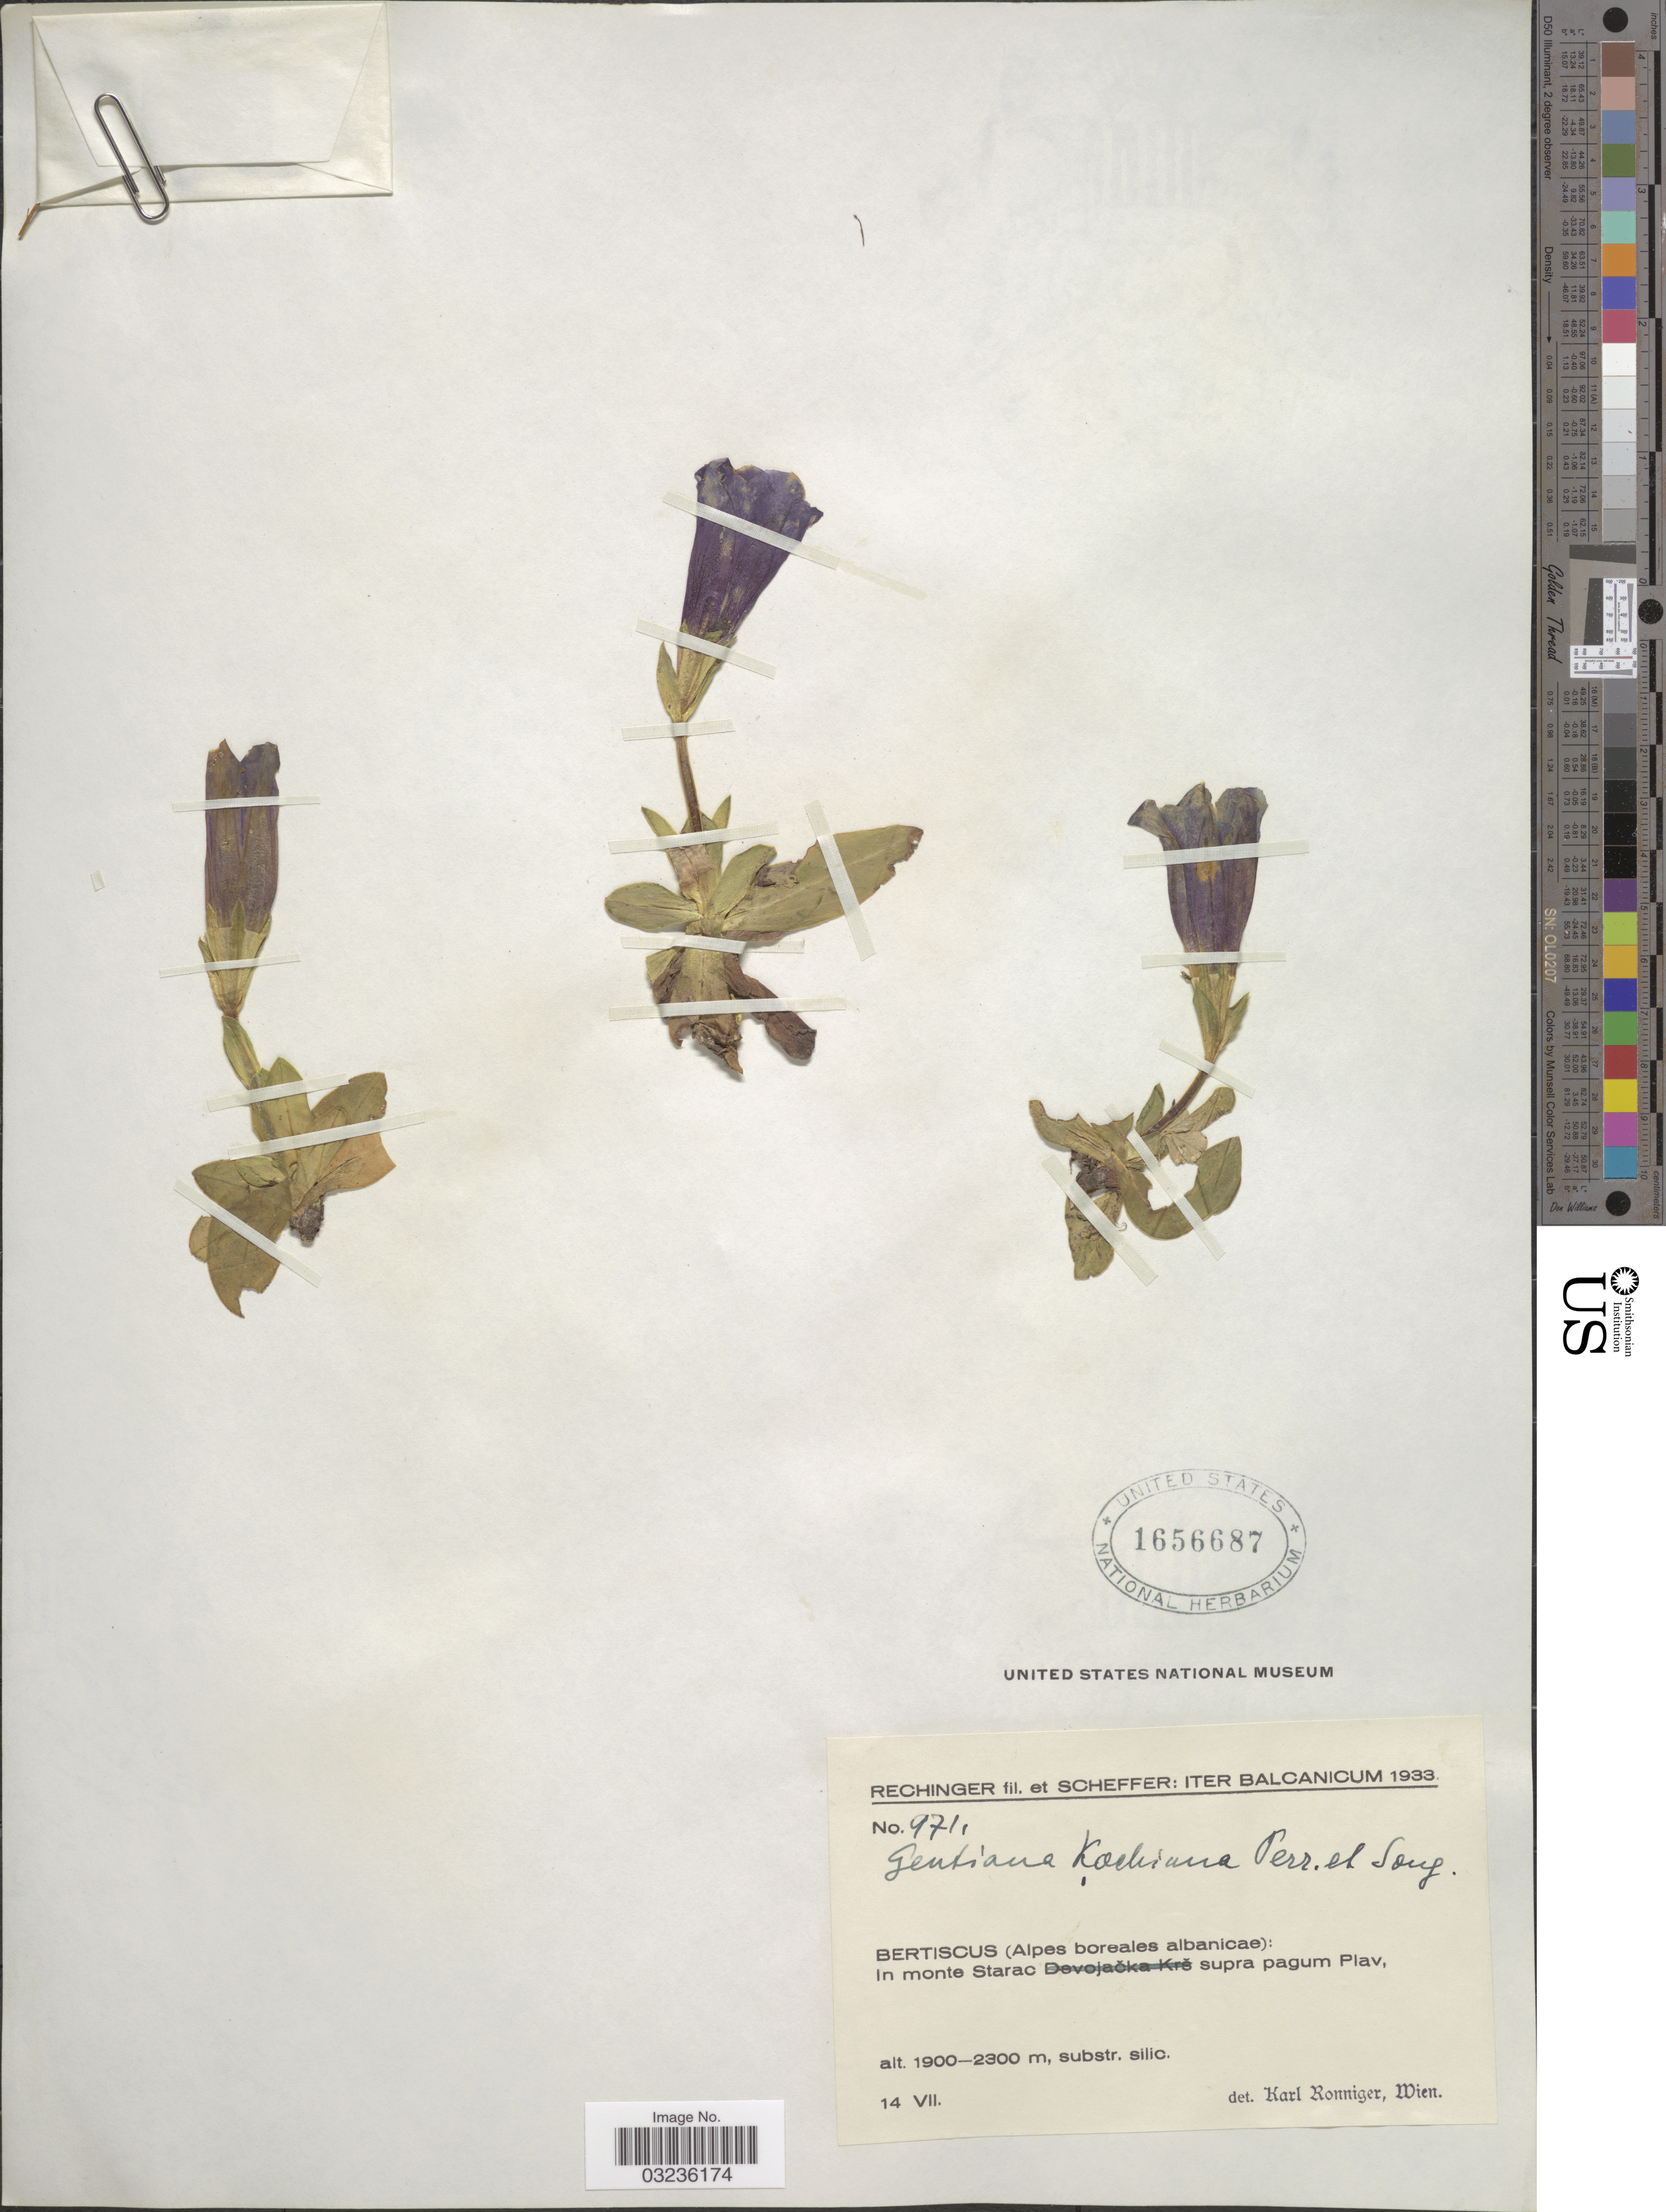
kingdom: Plantae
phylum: Tracheophyta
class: Magnoliopsida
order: Gentianales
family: Gentianaceae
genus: Gentiana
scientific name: Gentiana kochiana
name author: Perr. & Songeon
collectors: -- Rechinger & Scheffer, --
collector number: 9711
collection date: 1933-07-14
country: Montenegro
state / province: Plav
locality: Iter Balcanicum, Bertiscus (Alpes boreales albanicae): In monte Starac supra pagum Plav.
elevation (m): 1900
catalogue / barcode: US 1656687